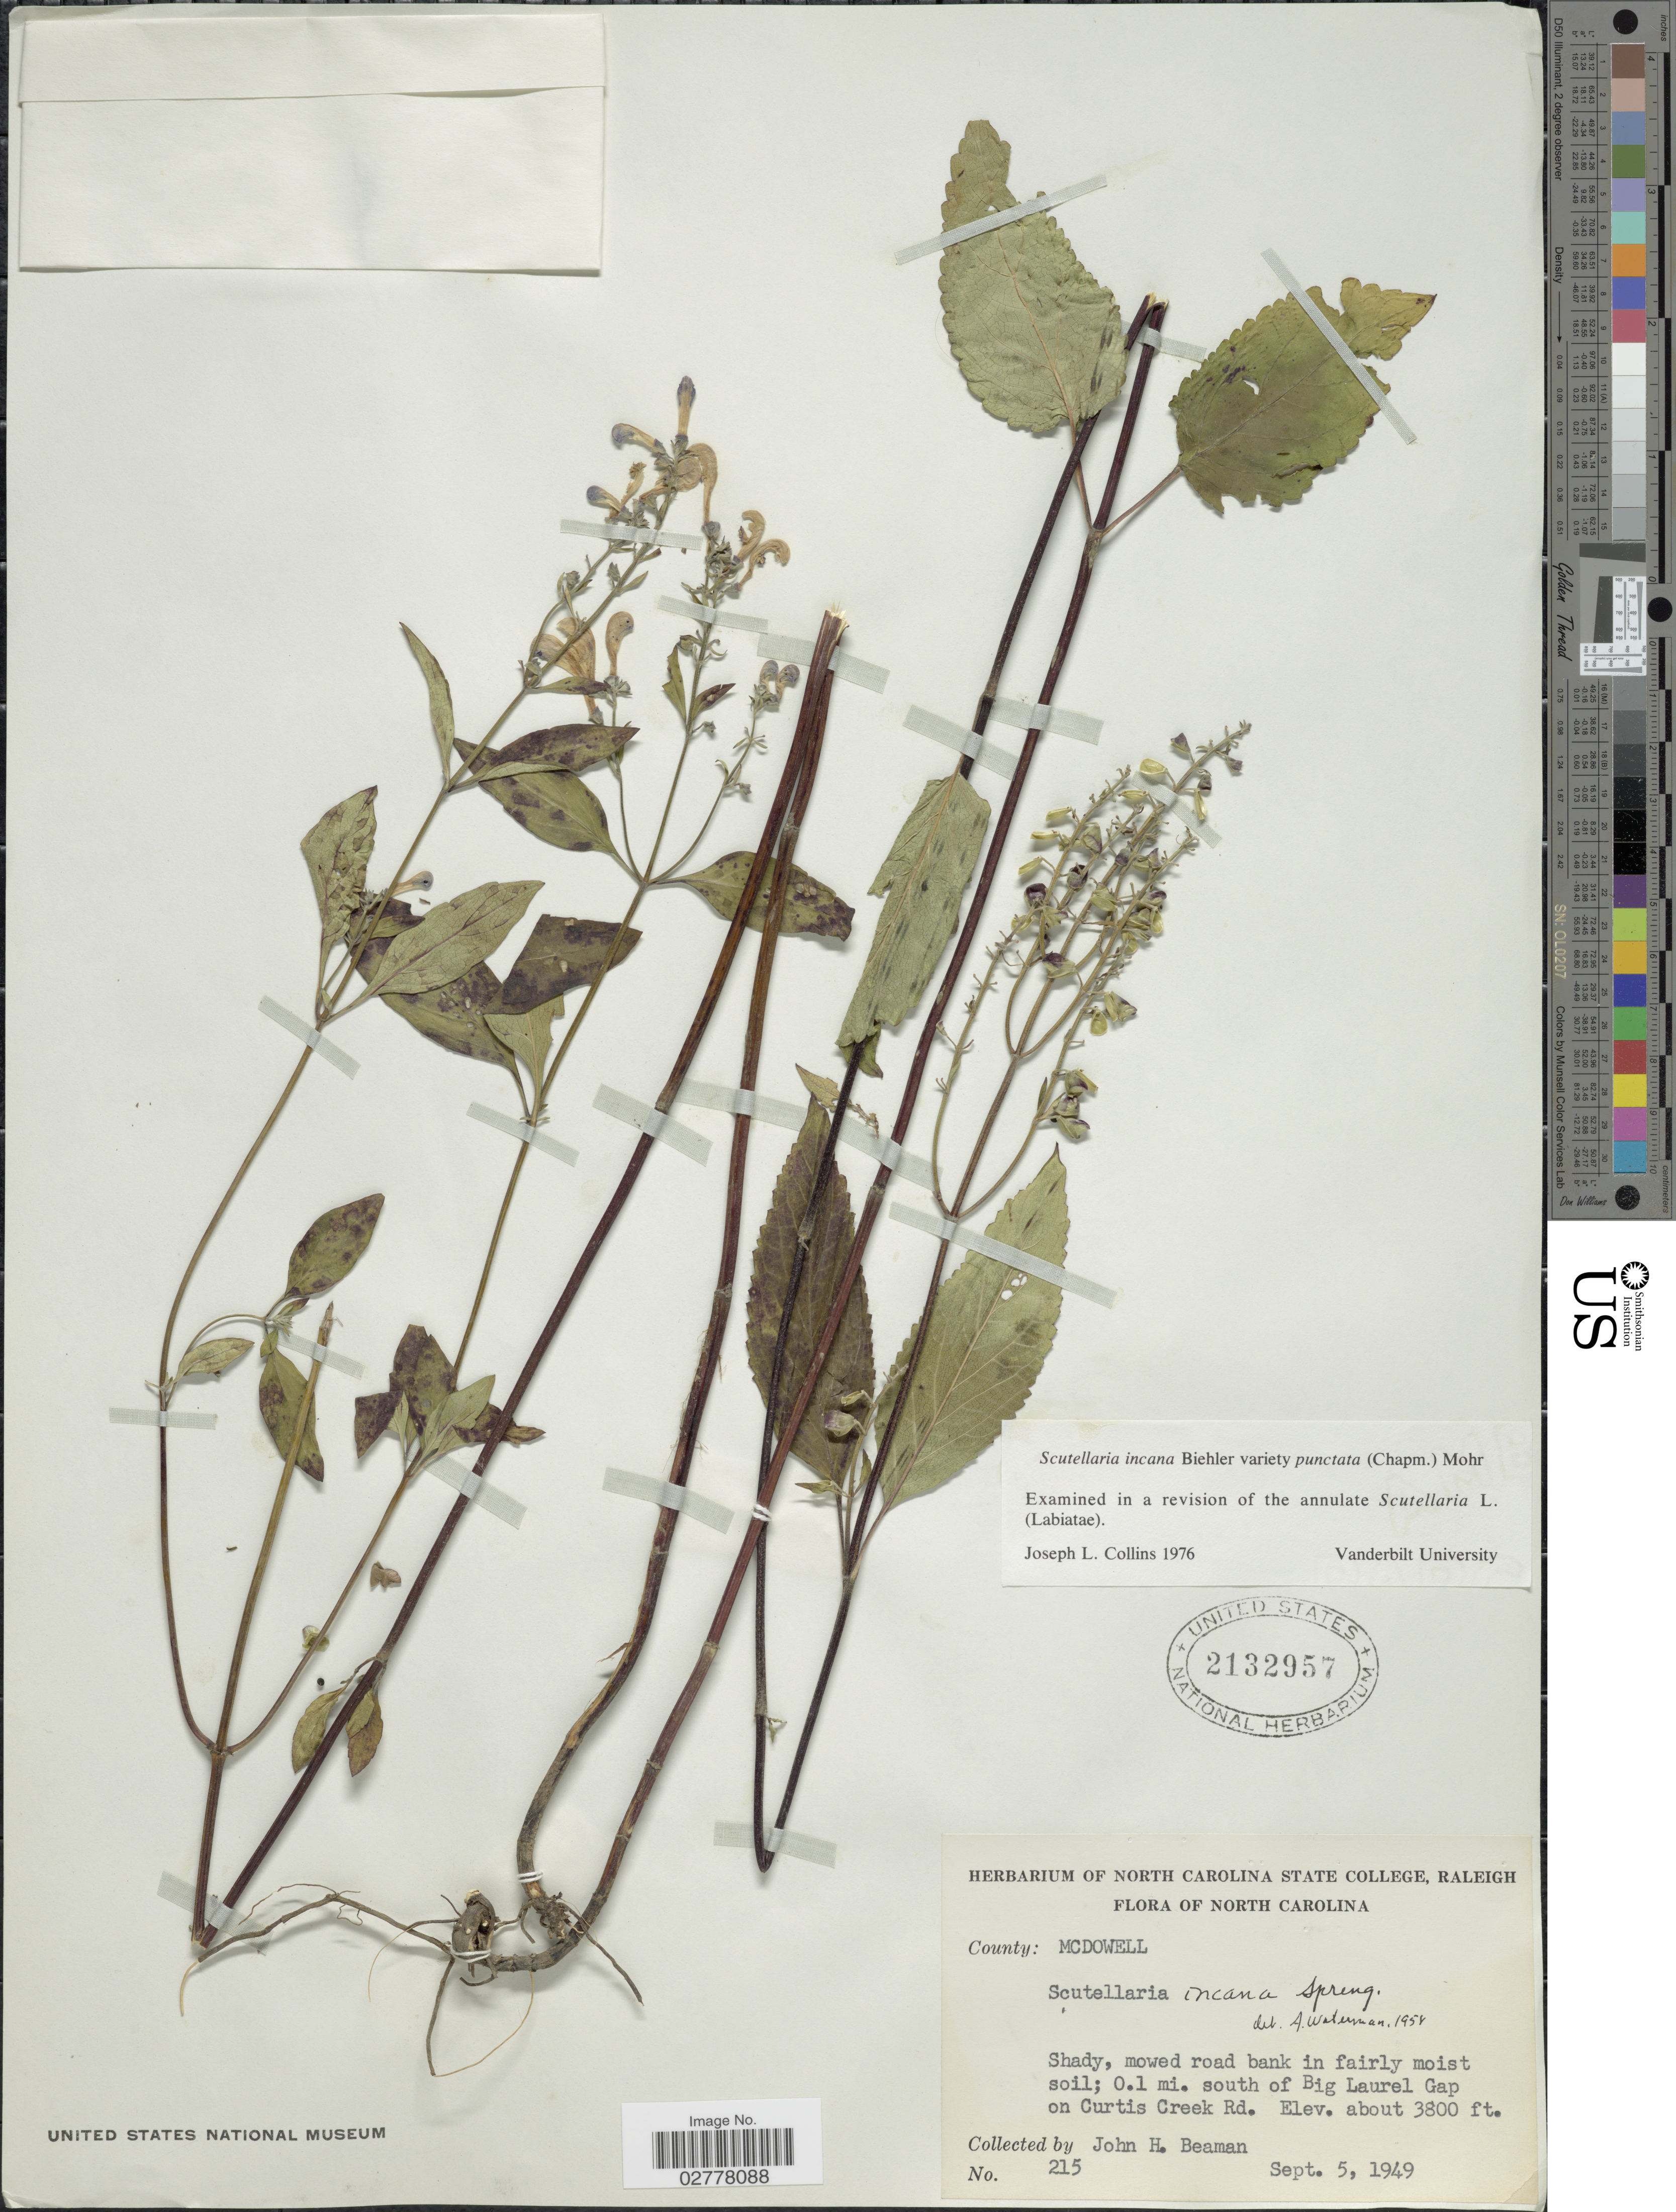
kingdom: Plantae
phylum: Tracheophyta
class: Magnoliopsida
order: Lamiales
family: Lamiaceae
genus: Scutellaria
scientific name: Scutellaria incana var. punctata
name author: (Chapm.) C. Mohr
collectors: J. H. Beaman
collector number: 215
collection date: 1949-09-05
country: United States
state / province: North Carolina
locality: County: McDowell. 0.1 mi. south of Big Laurel Gap on Curtis Creek Rd.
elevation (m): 1158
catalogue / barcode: US 2132957